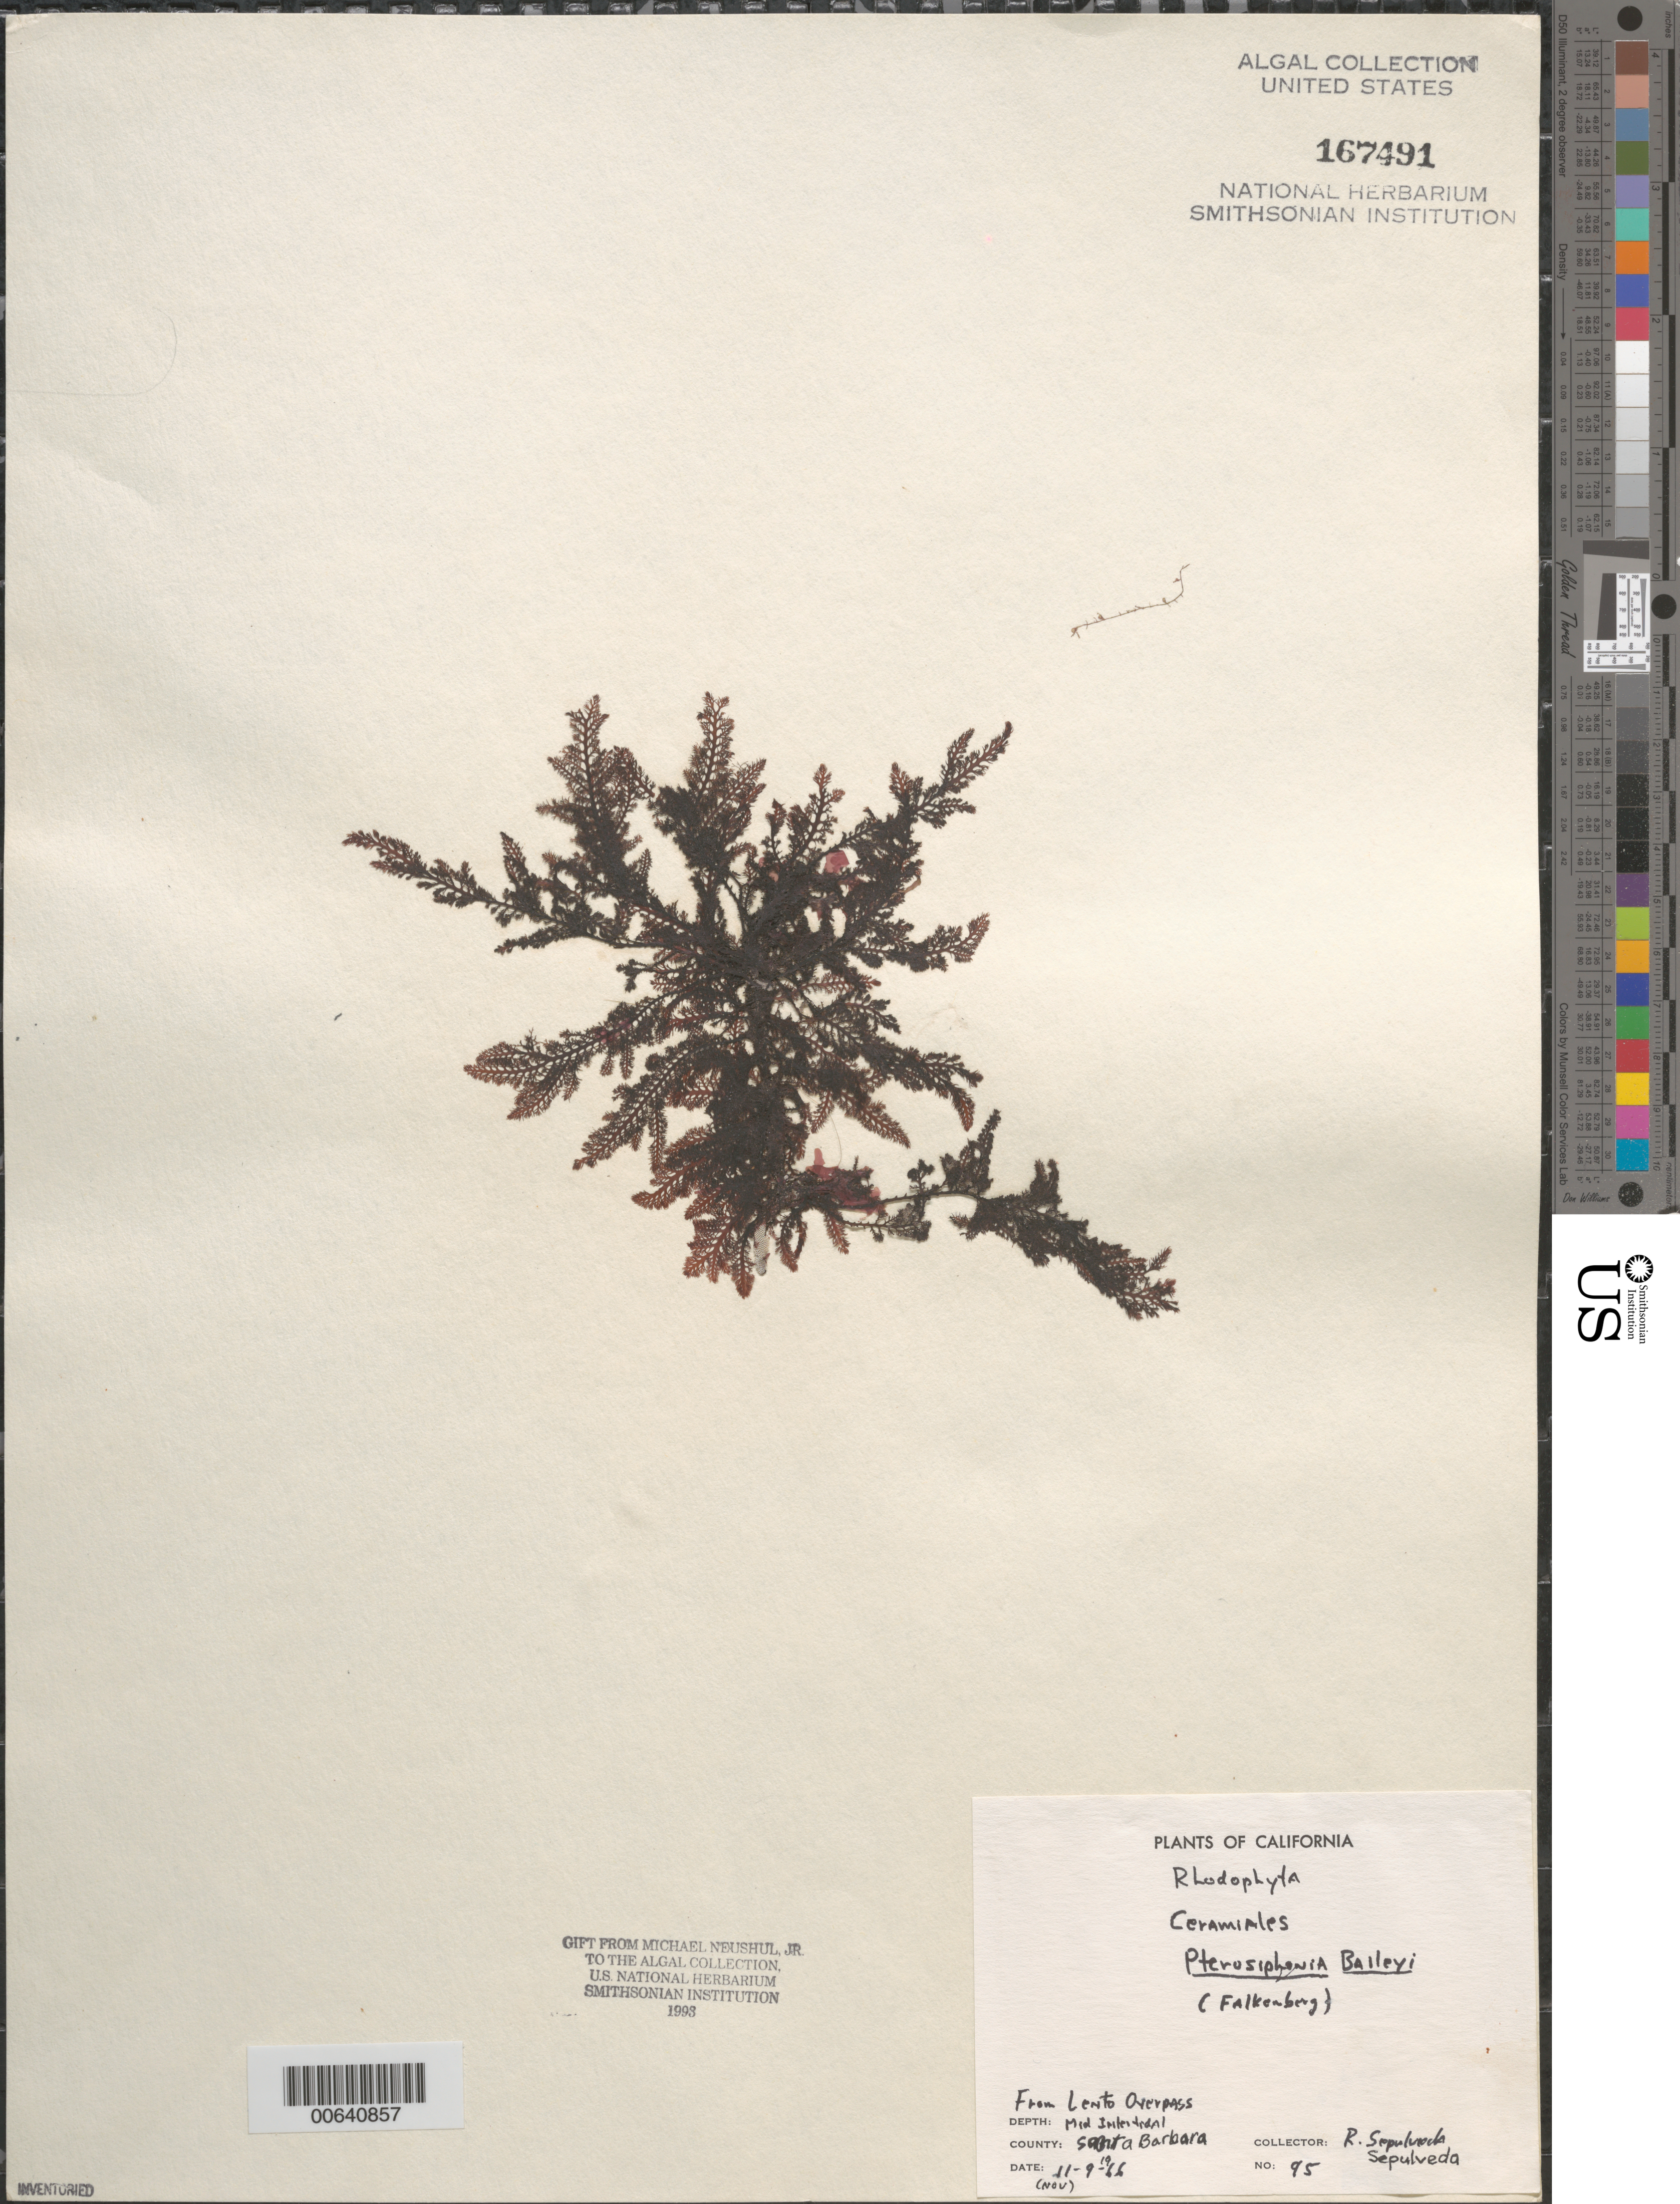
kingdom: Plantae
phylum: Rhodophyta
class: Florideophyceae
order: Ceramiales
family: Rhodomelaceae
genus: Symphyocladiella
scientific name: Symphyocladiella baileyi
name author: (Harvey) D.E.Bustamante et al.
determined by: Algae name updating Project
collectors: R. Sepulveda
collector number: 95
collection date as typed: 09 Nov 1966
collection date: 1966-11-09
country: United States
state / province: California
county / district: Santa Barbara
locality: Lento Overpass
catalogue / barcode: US 167491